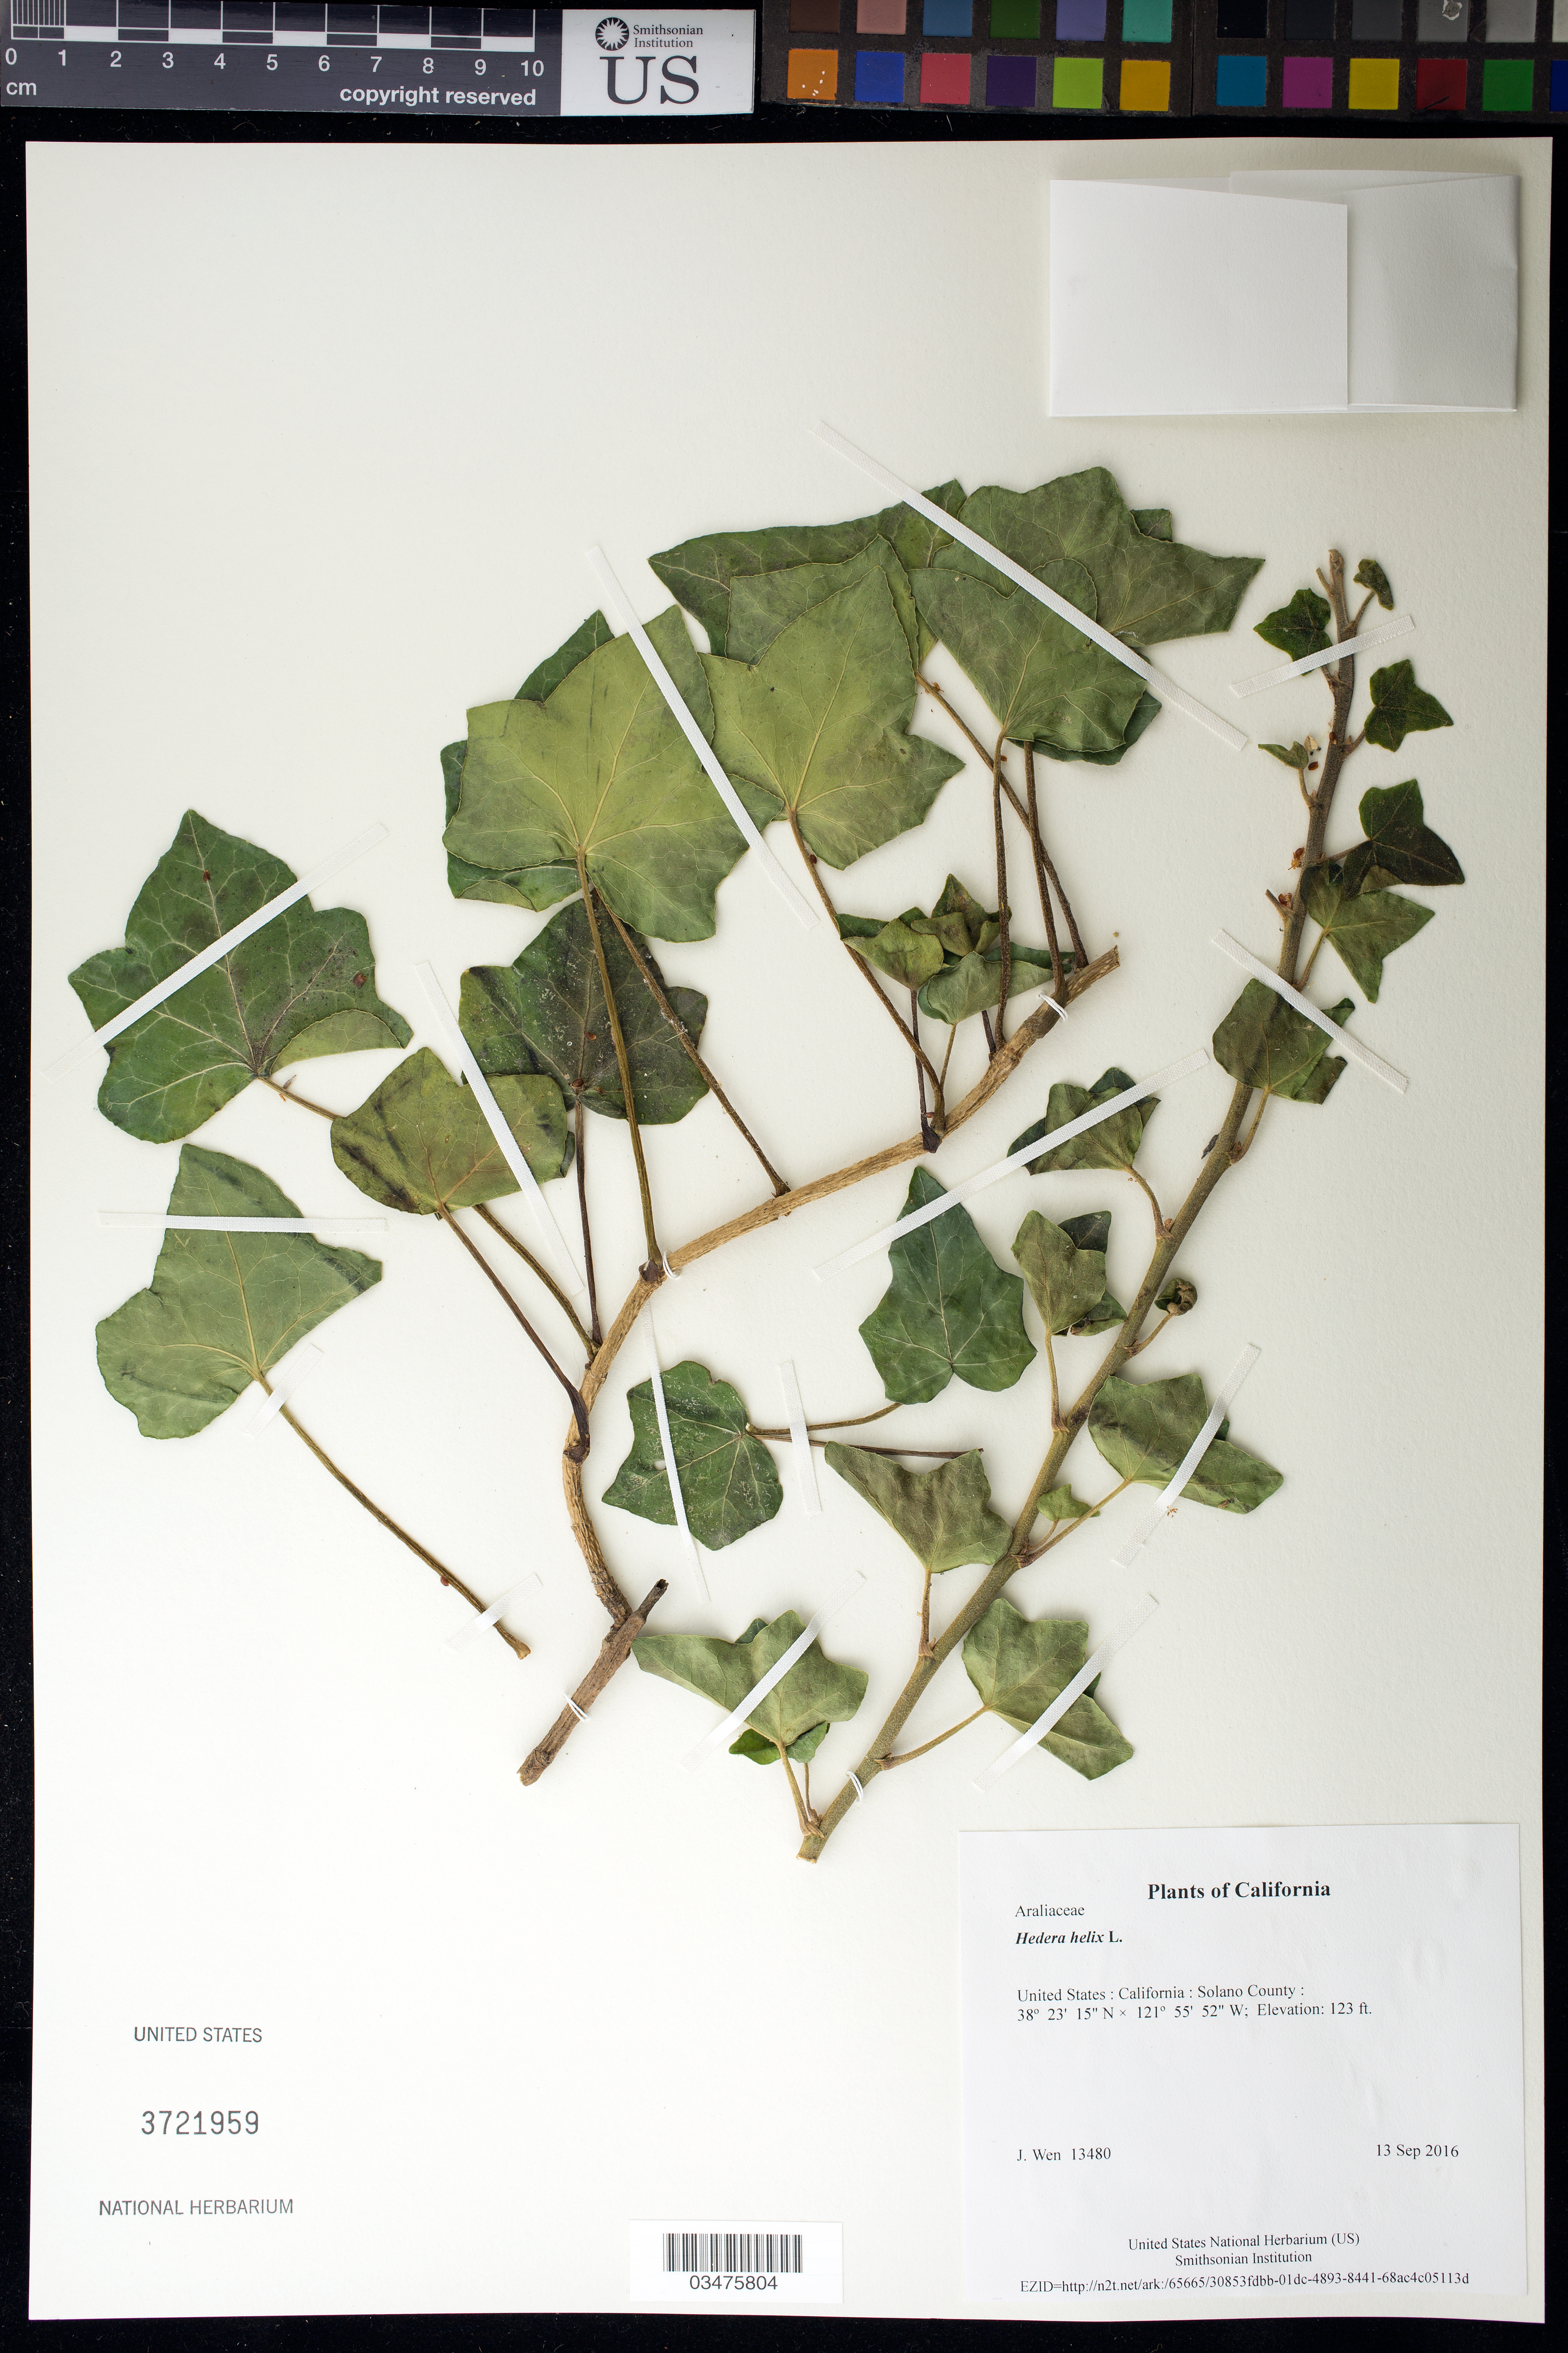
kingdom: Plantae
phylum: Tracheophyta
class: Magnoliopsida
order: Apiales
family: Araliaceae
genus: Hedera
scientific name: Hedera helix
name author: L.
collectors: J. Wen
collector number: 13480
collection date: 2016-09-13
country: United States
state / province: California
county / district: Solano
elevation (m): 37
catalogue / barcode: US 3721959